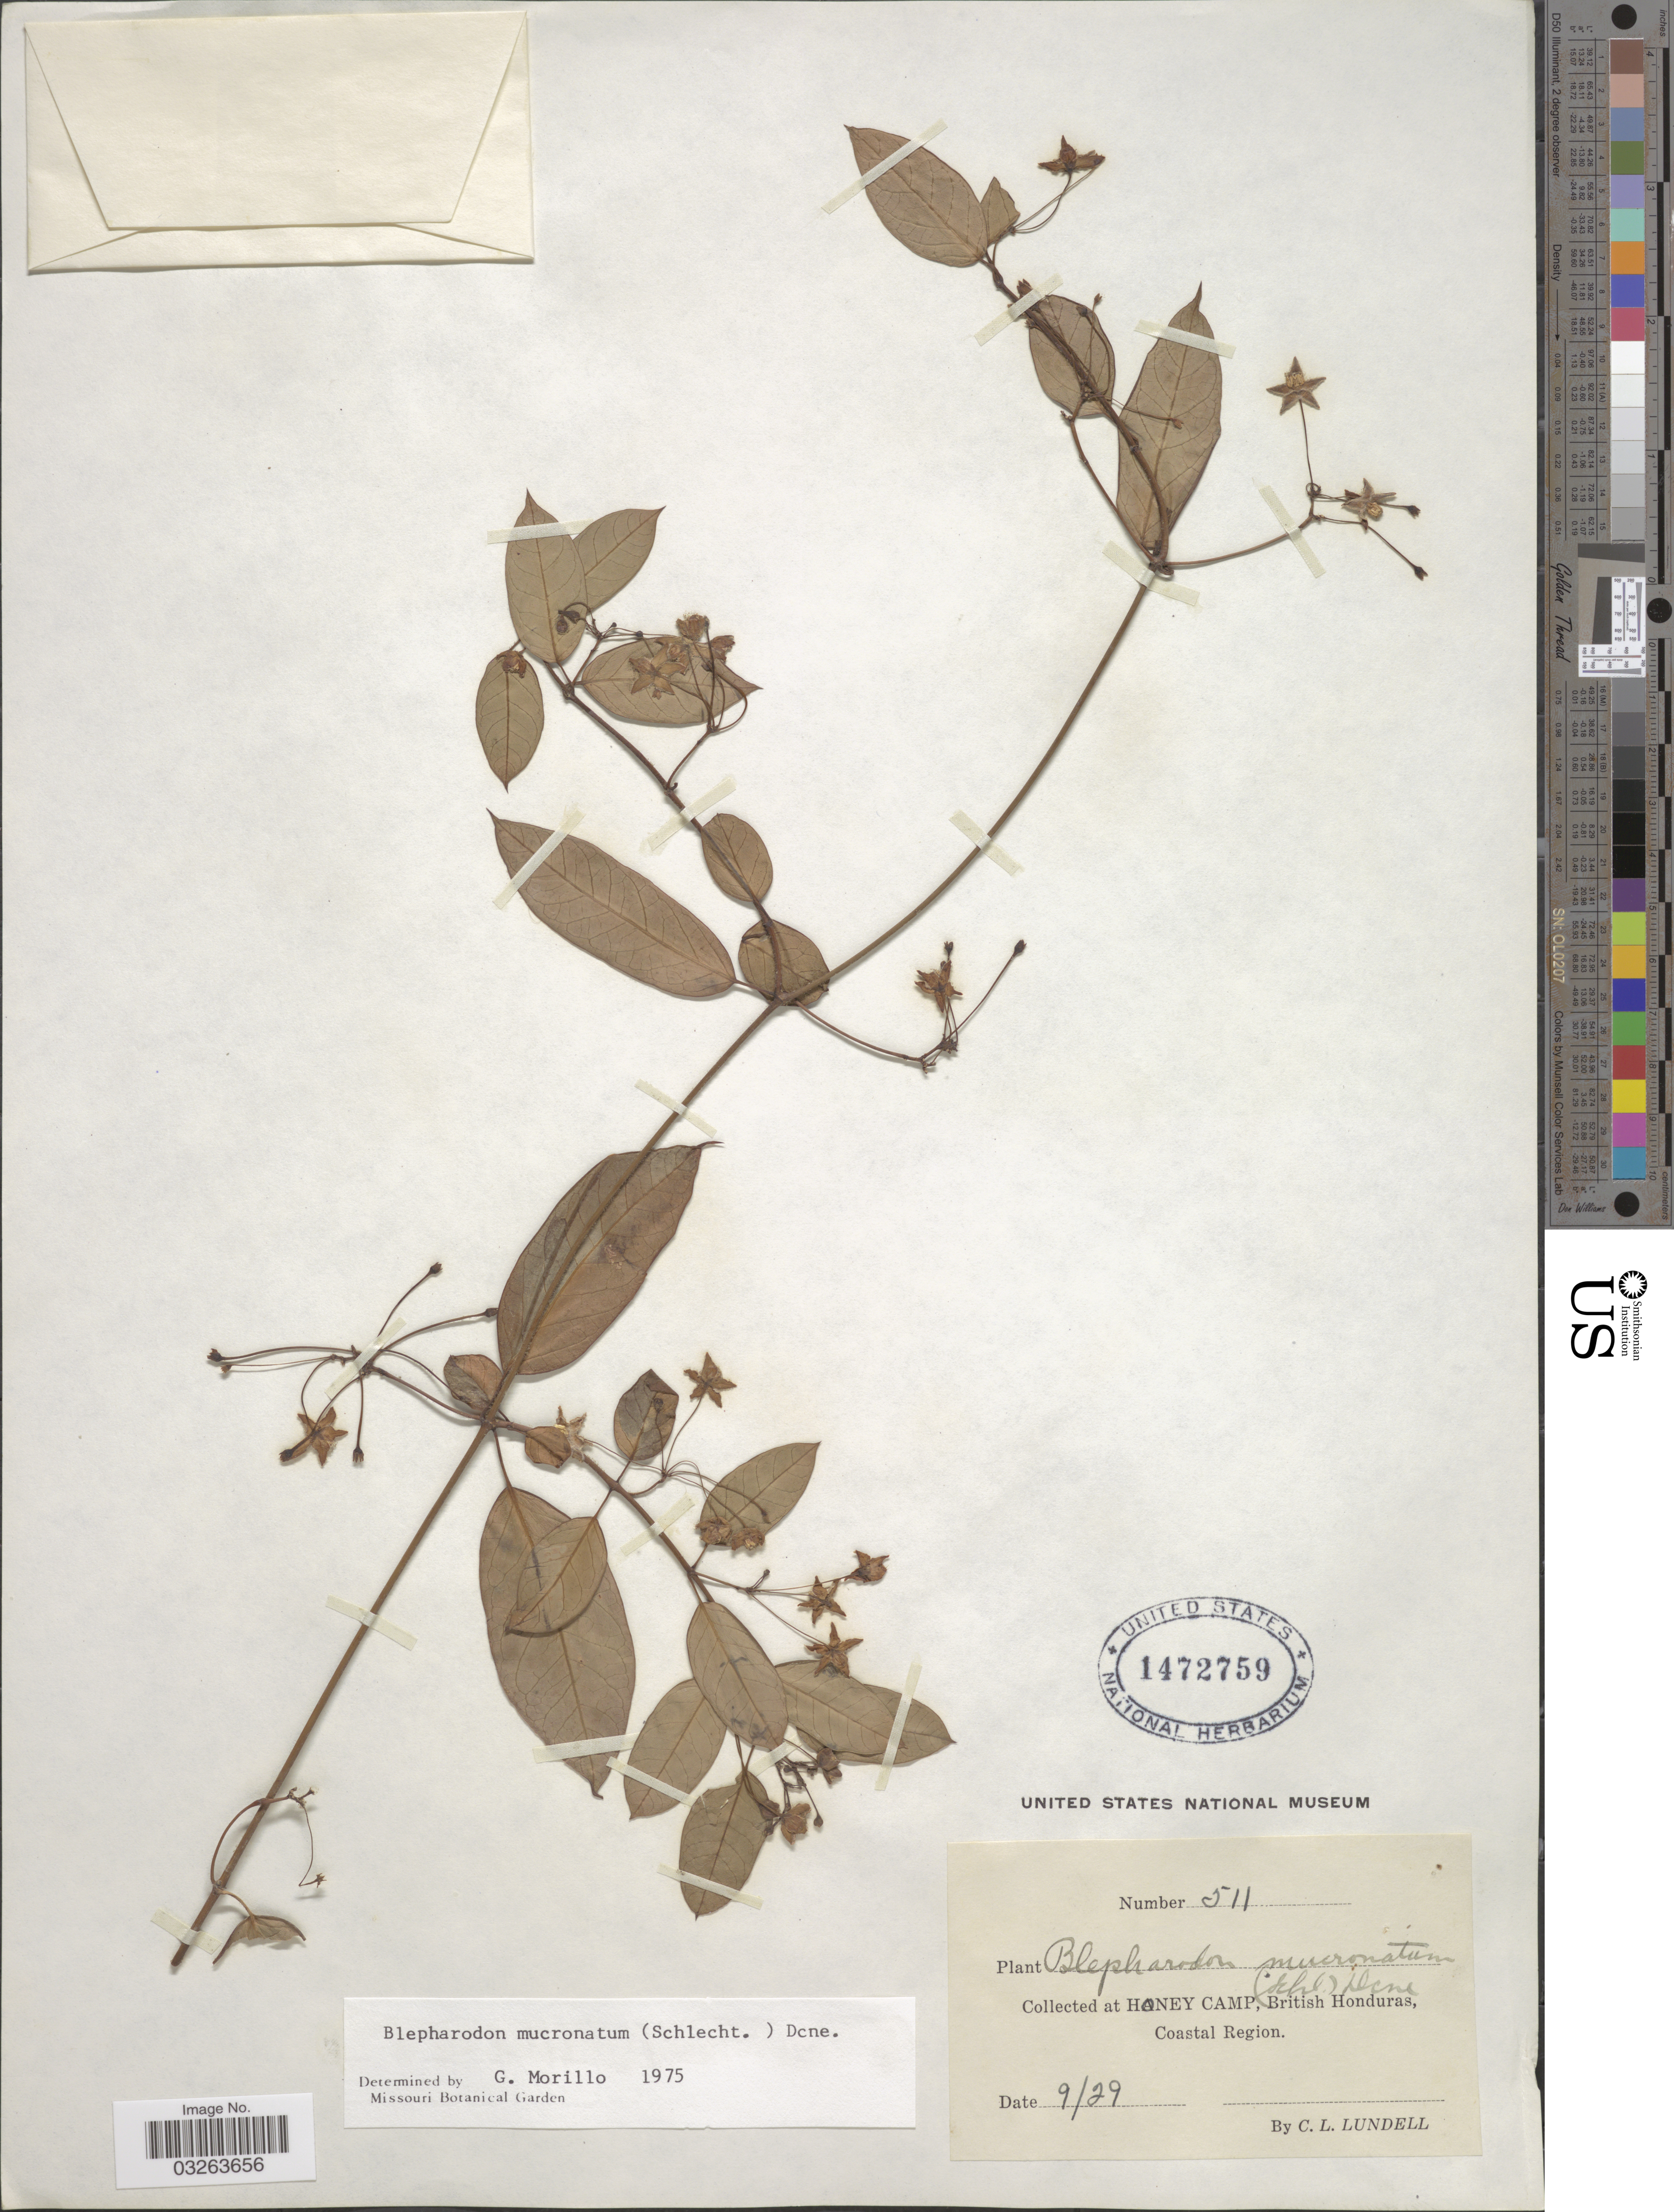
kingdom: Plantae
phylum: Tracheophyta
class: Magnoliopsida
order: Gentianales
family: Apocynaceae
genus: Blepharodon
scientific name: Blepharodon mucronatum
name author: (Schltdl.) Decne.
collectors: C. L. Lundell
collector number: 511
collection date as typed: Transcribed d/m/y: /9/29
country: Belize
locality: Honey Camp, British Honduras, Coastal Region.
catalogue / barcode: US 1472759